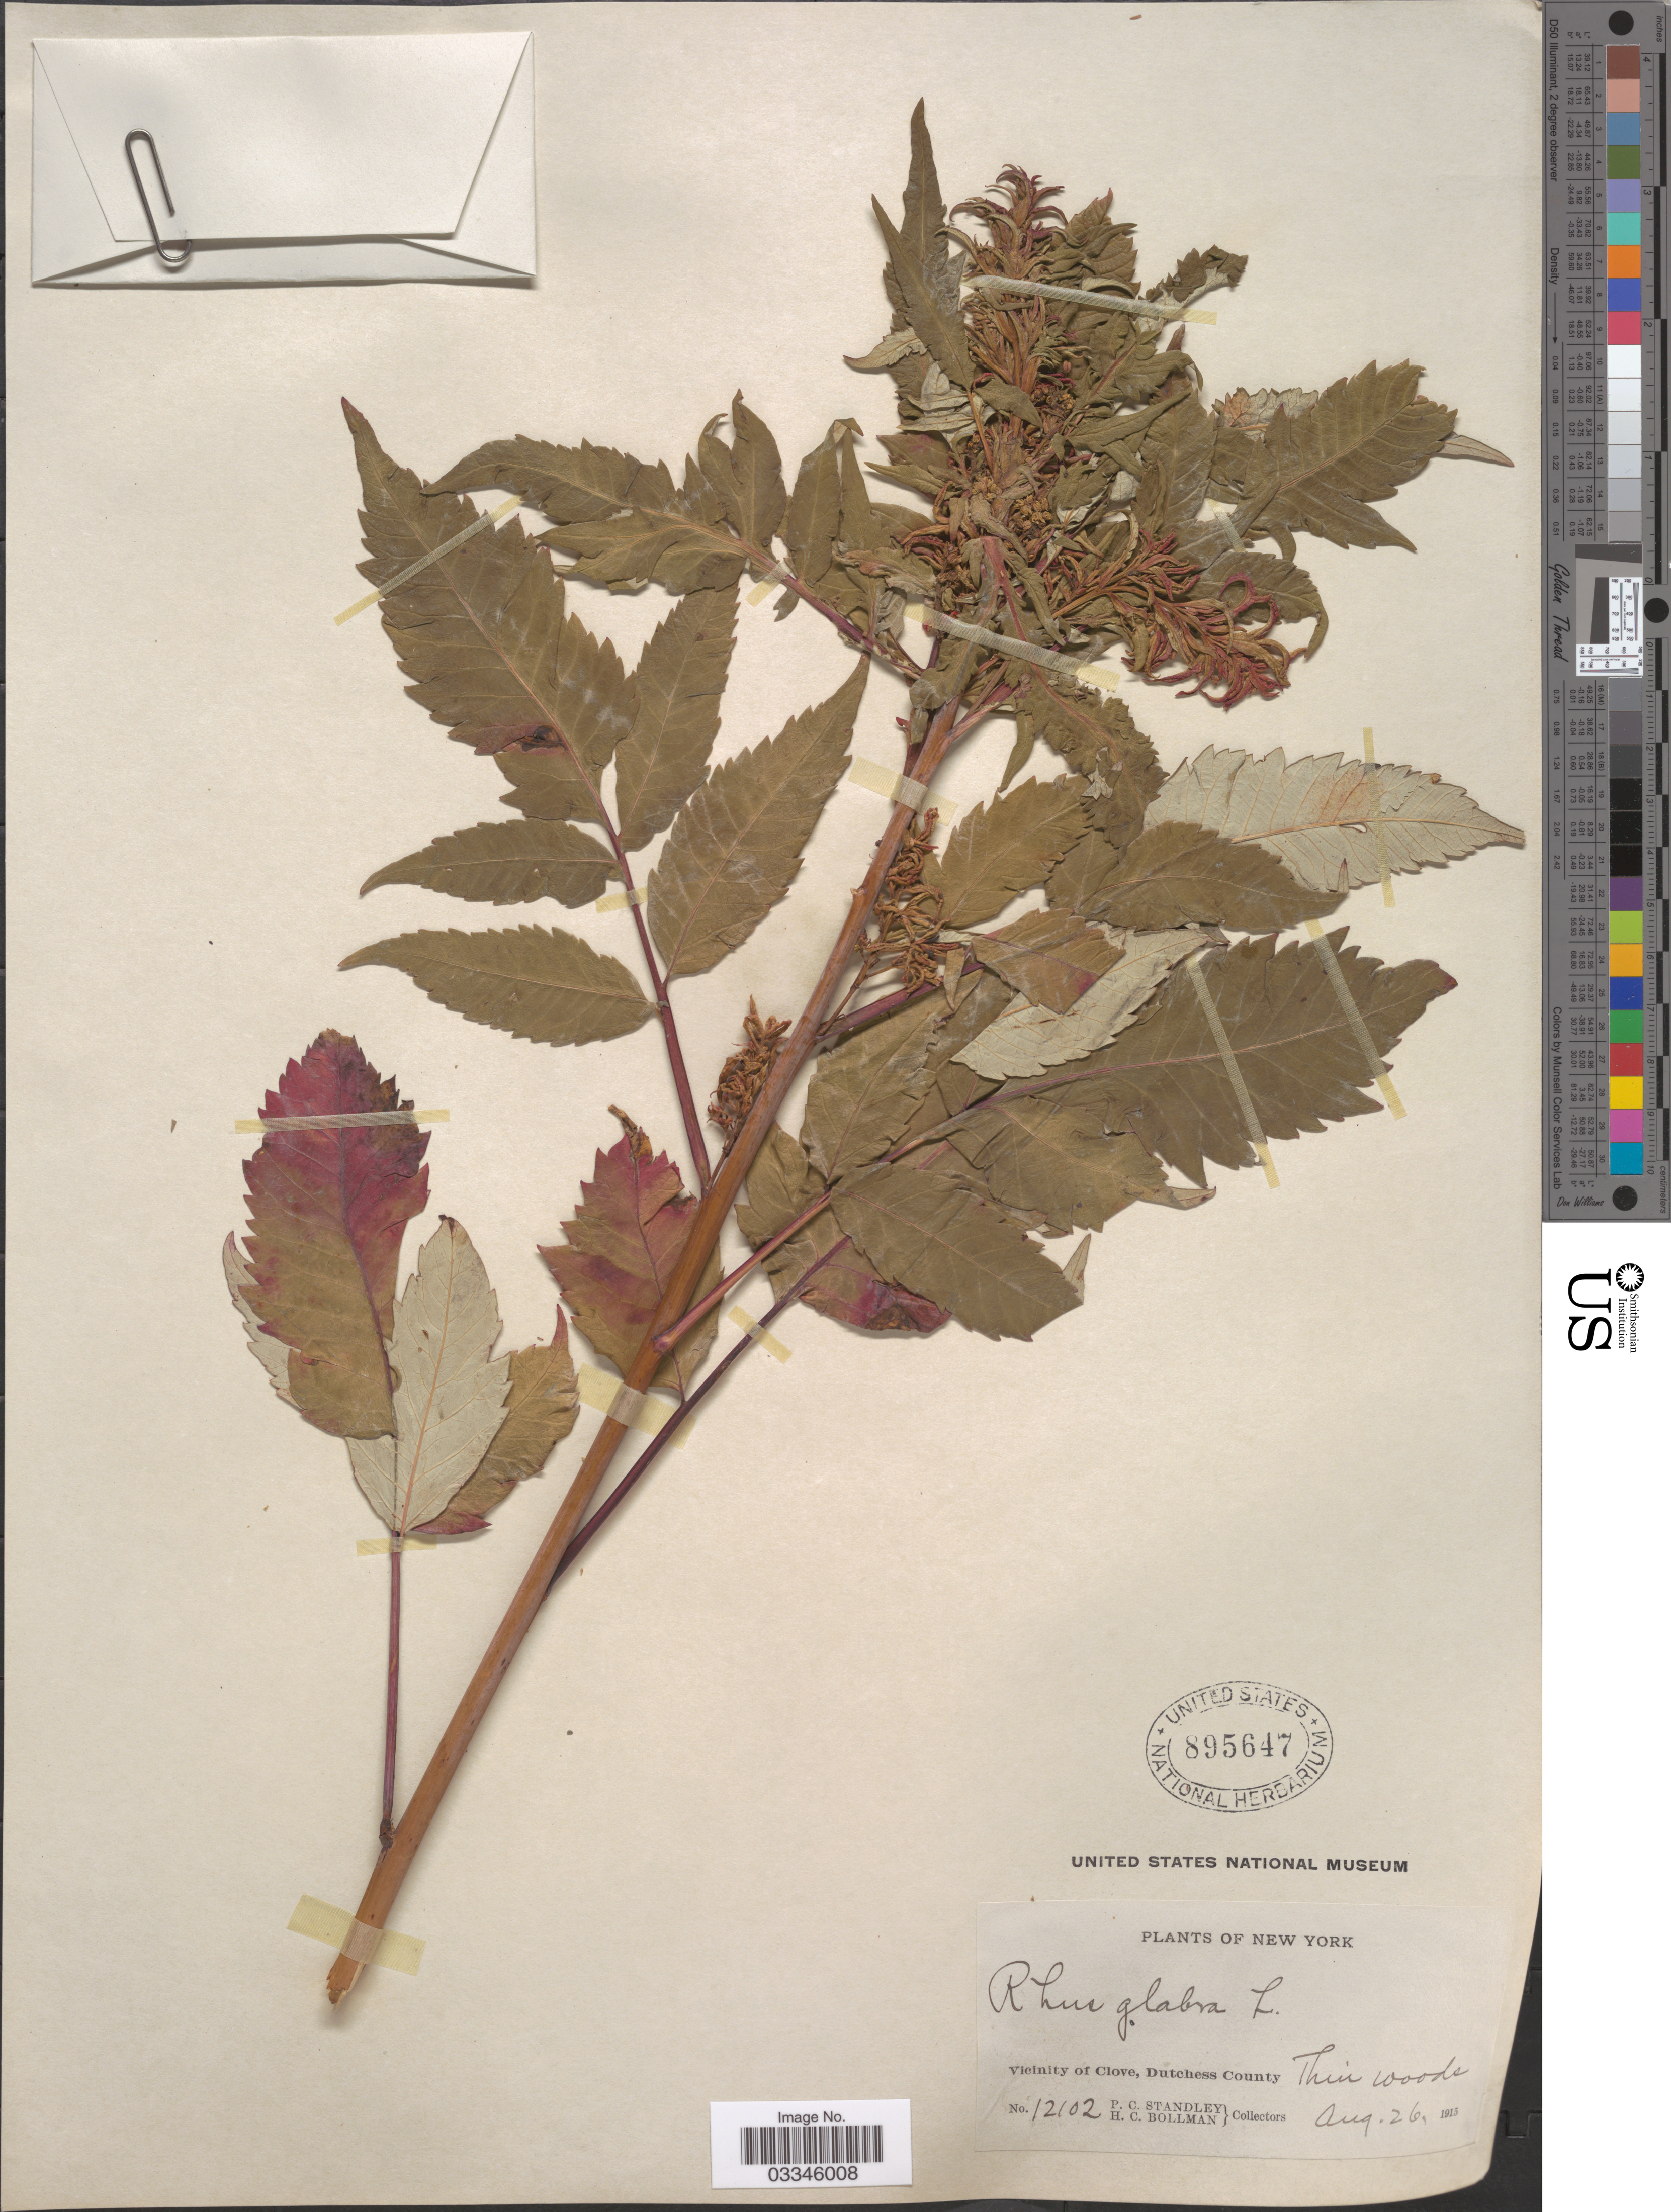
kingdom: Plantae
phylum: Tracheophyta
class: Magnoliopsida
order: Sapindales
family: Anacardiaceae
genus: Rhus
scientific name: Rhus glabra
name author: L.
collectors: P. C. Standley & H. C. Bollman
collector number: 12102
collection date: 1915-08-26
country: United States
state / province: New York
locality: Vicinity of Clove, Dutchess County.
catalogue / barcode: US 895647